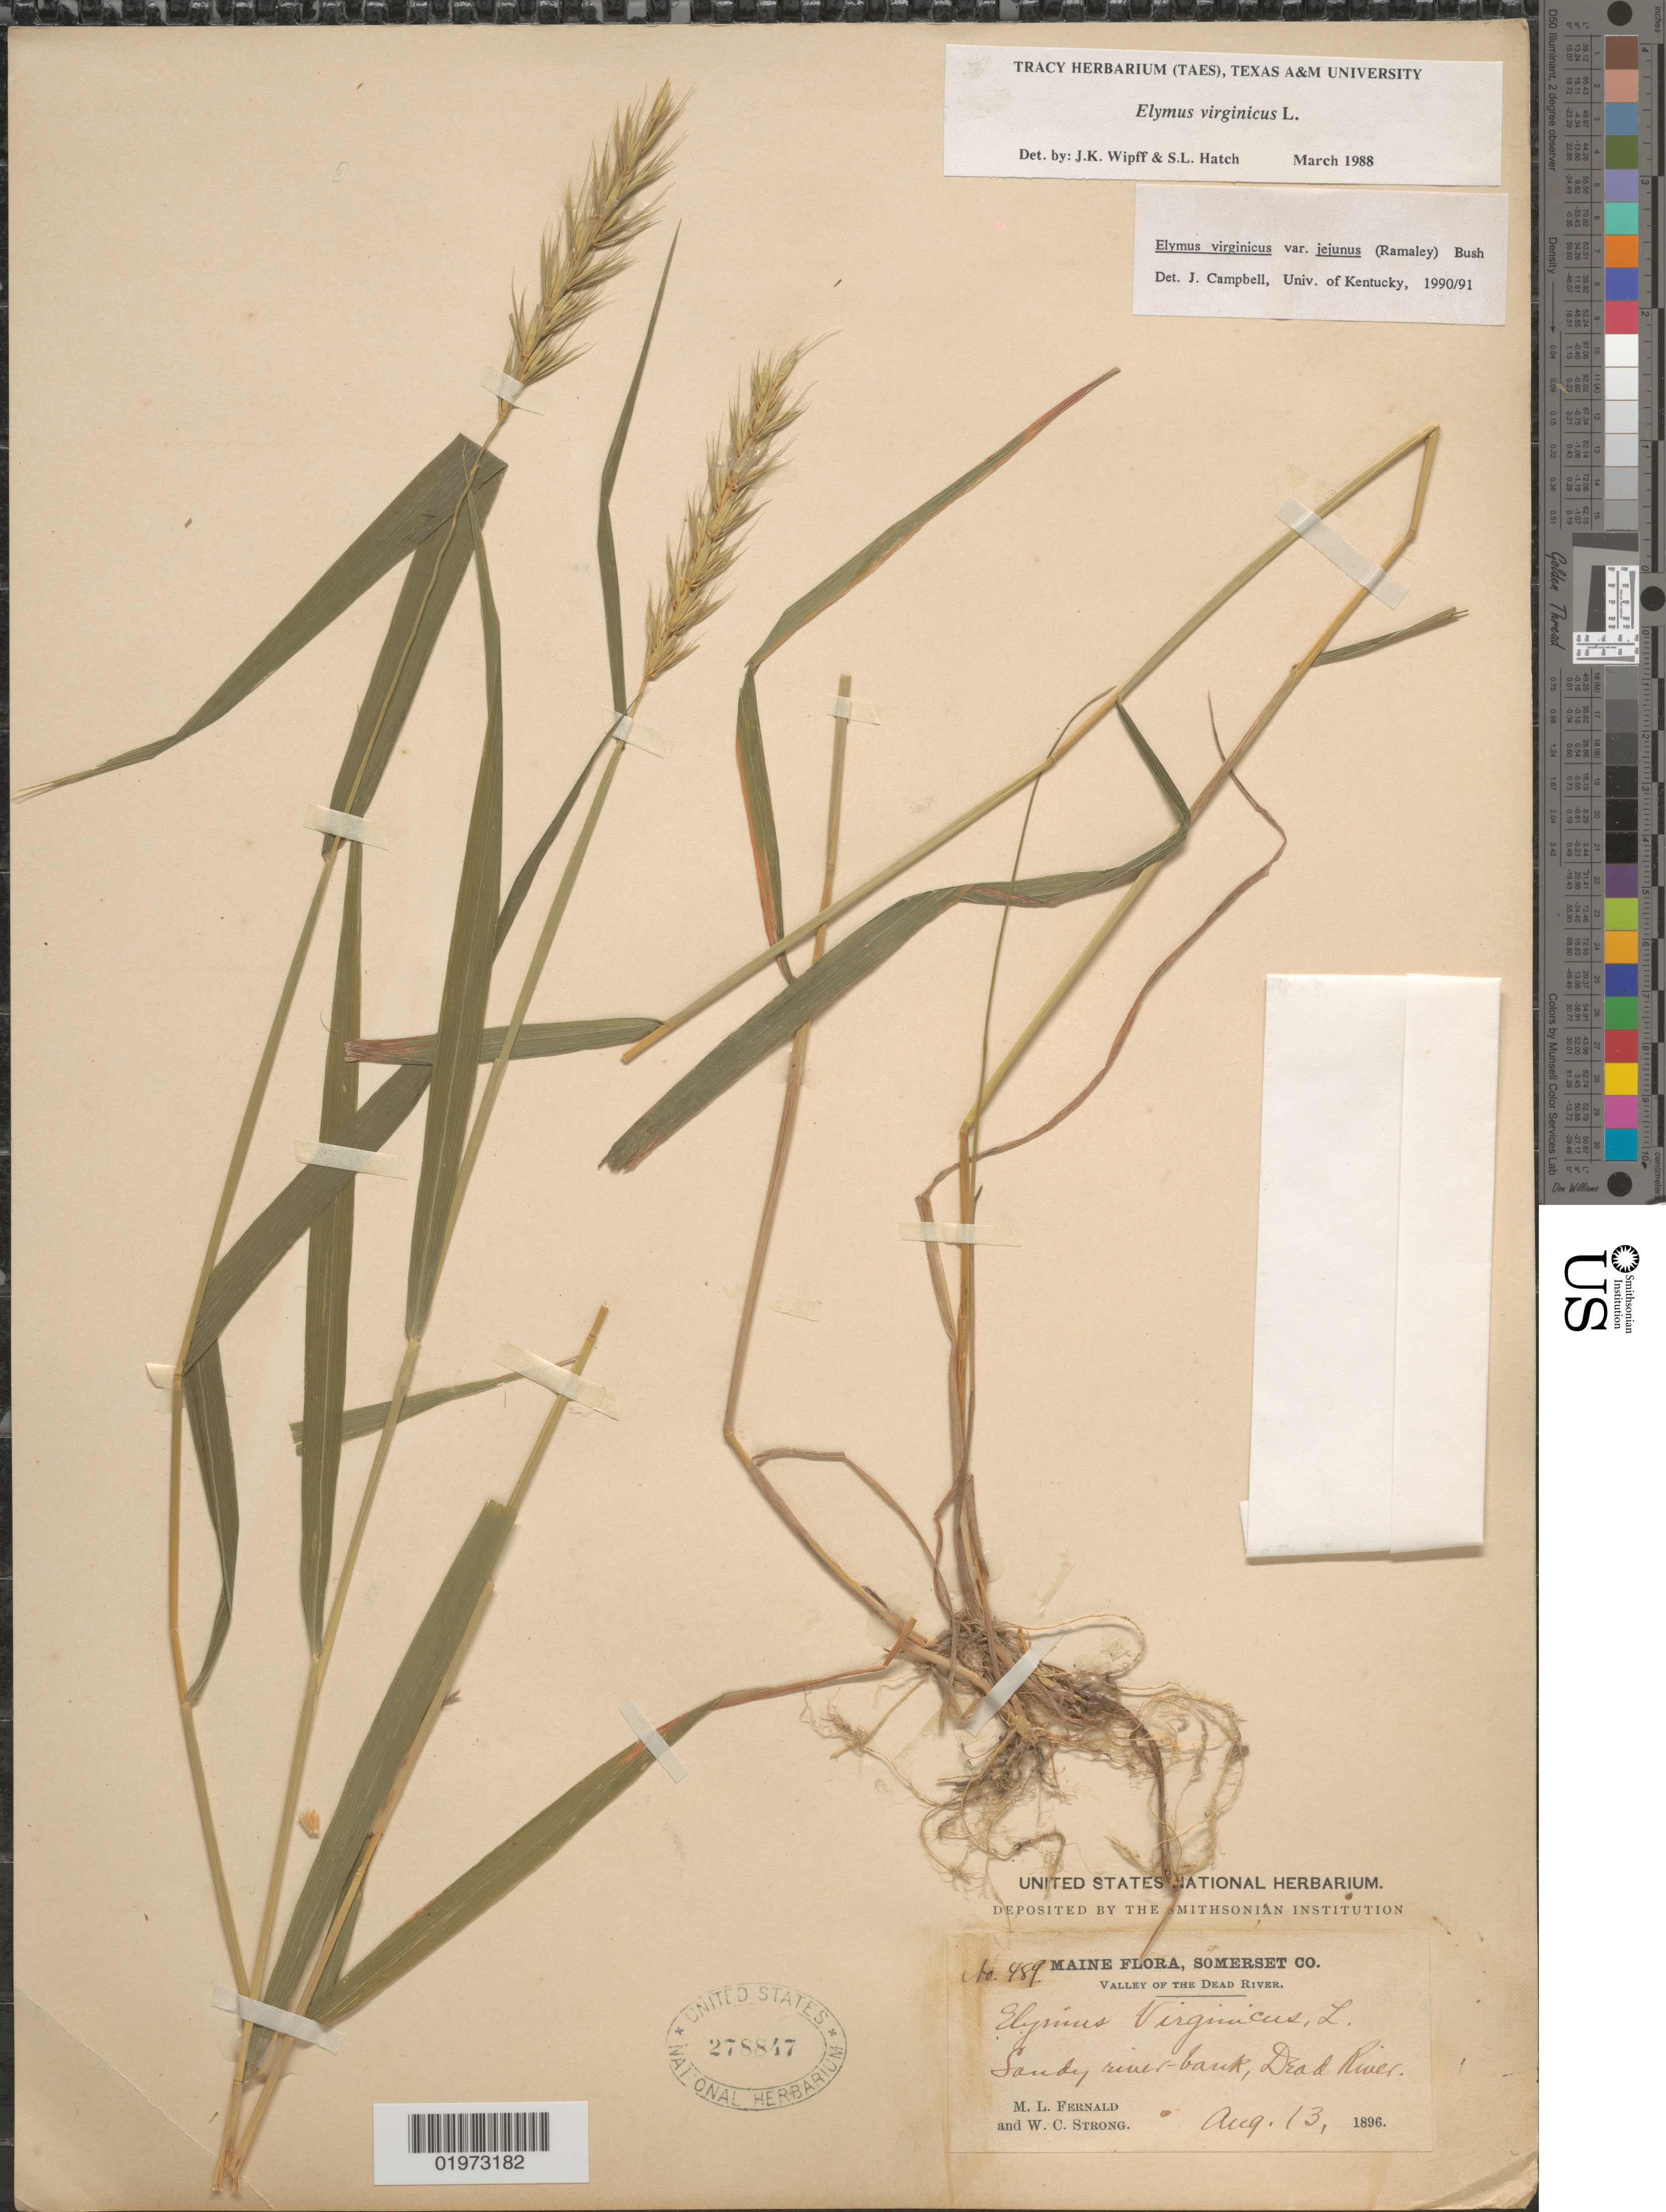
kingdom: Plantae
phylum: Tracheophyta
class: Liliopsida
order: Poales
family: Poaceae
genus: Elymus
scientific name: Elymus virginicus var. virginicus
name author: L.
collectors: M. L. Fernald & W. C. Strong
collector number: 489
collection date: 1896-08-13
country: United States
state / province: Maine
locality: Somerset Co. Valley of the Dead River. Sandy river-bank, Dead River.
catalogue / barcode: US 278847